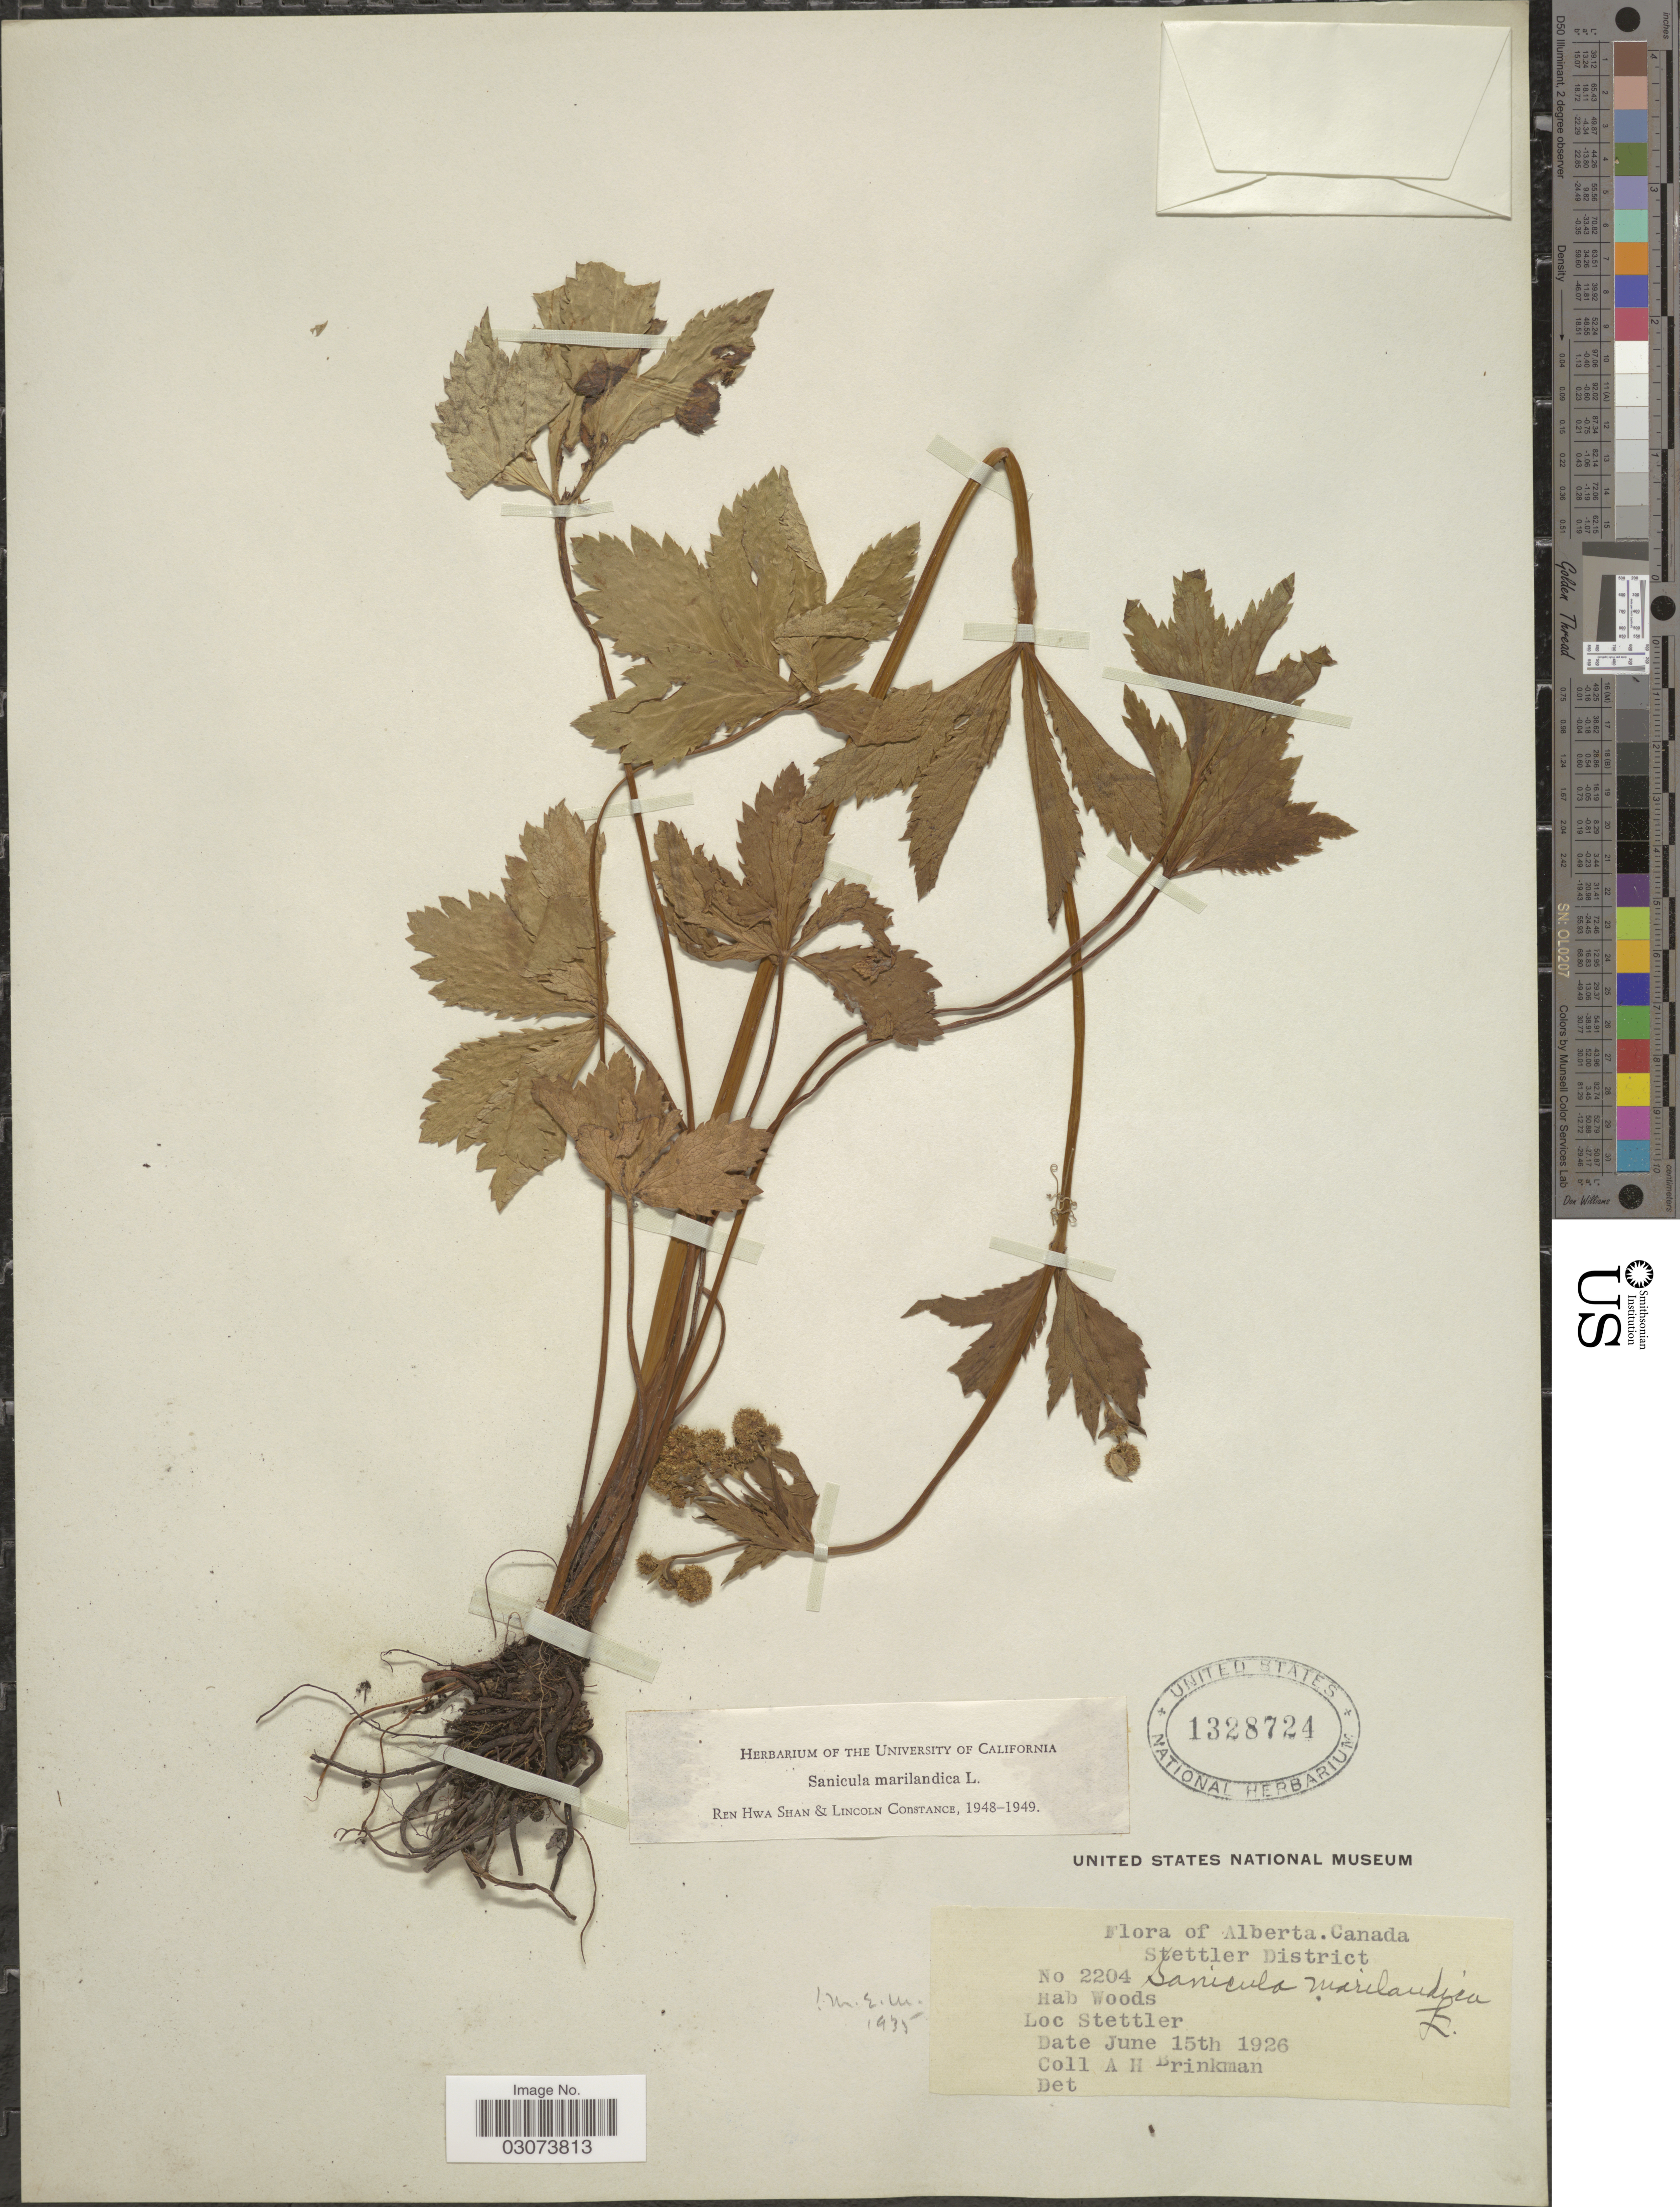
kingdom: Plantae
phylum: Tracheophyta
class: Magnoliopsida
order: Apiales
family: Apiaceae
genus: Sanicula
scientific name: Sanicula marilandica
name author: L.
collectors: A. Brinkman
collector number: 2204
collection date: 1926-06-15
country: Canada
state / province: Alberta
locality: Stettler District. Stettler.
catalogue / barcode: US 1328724